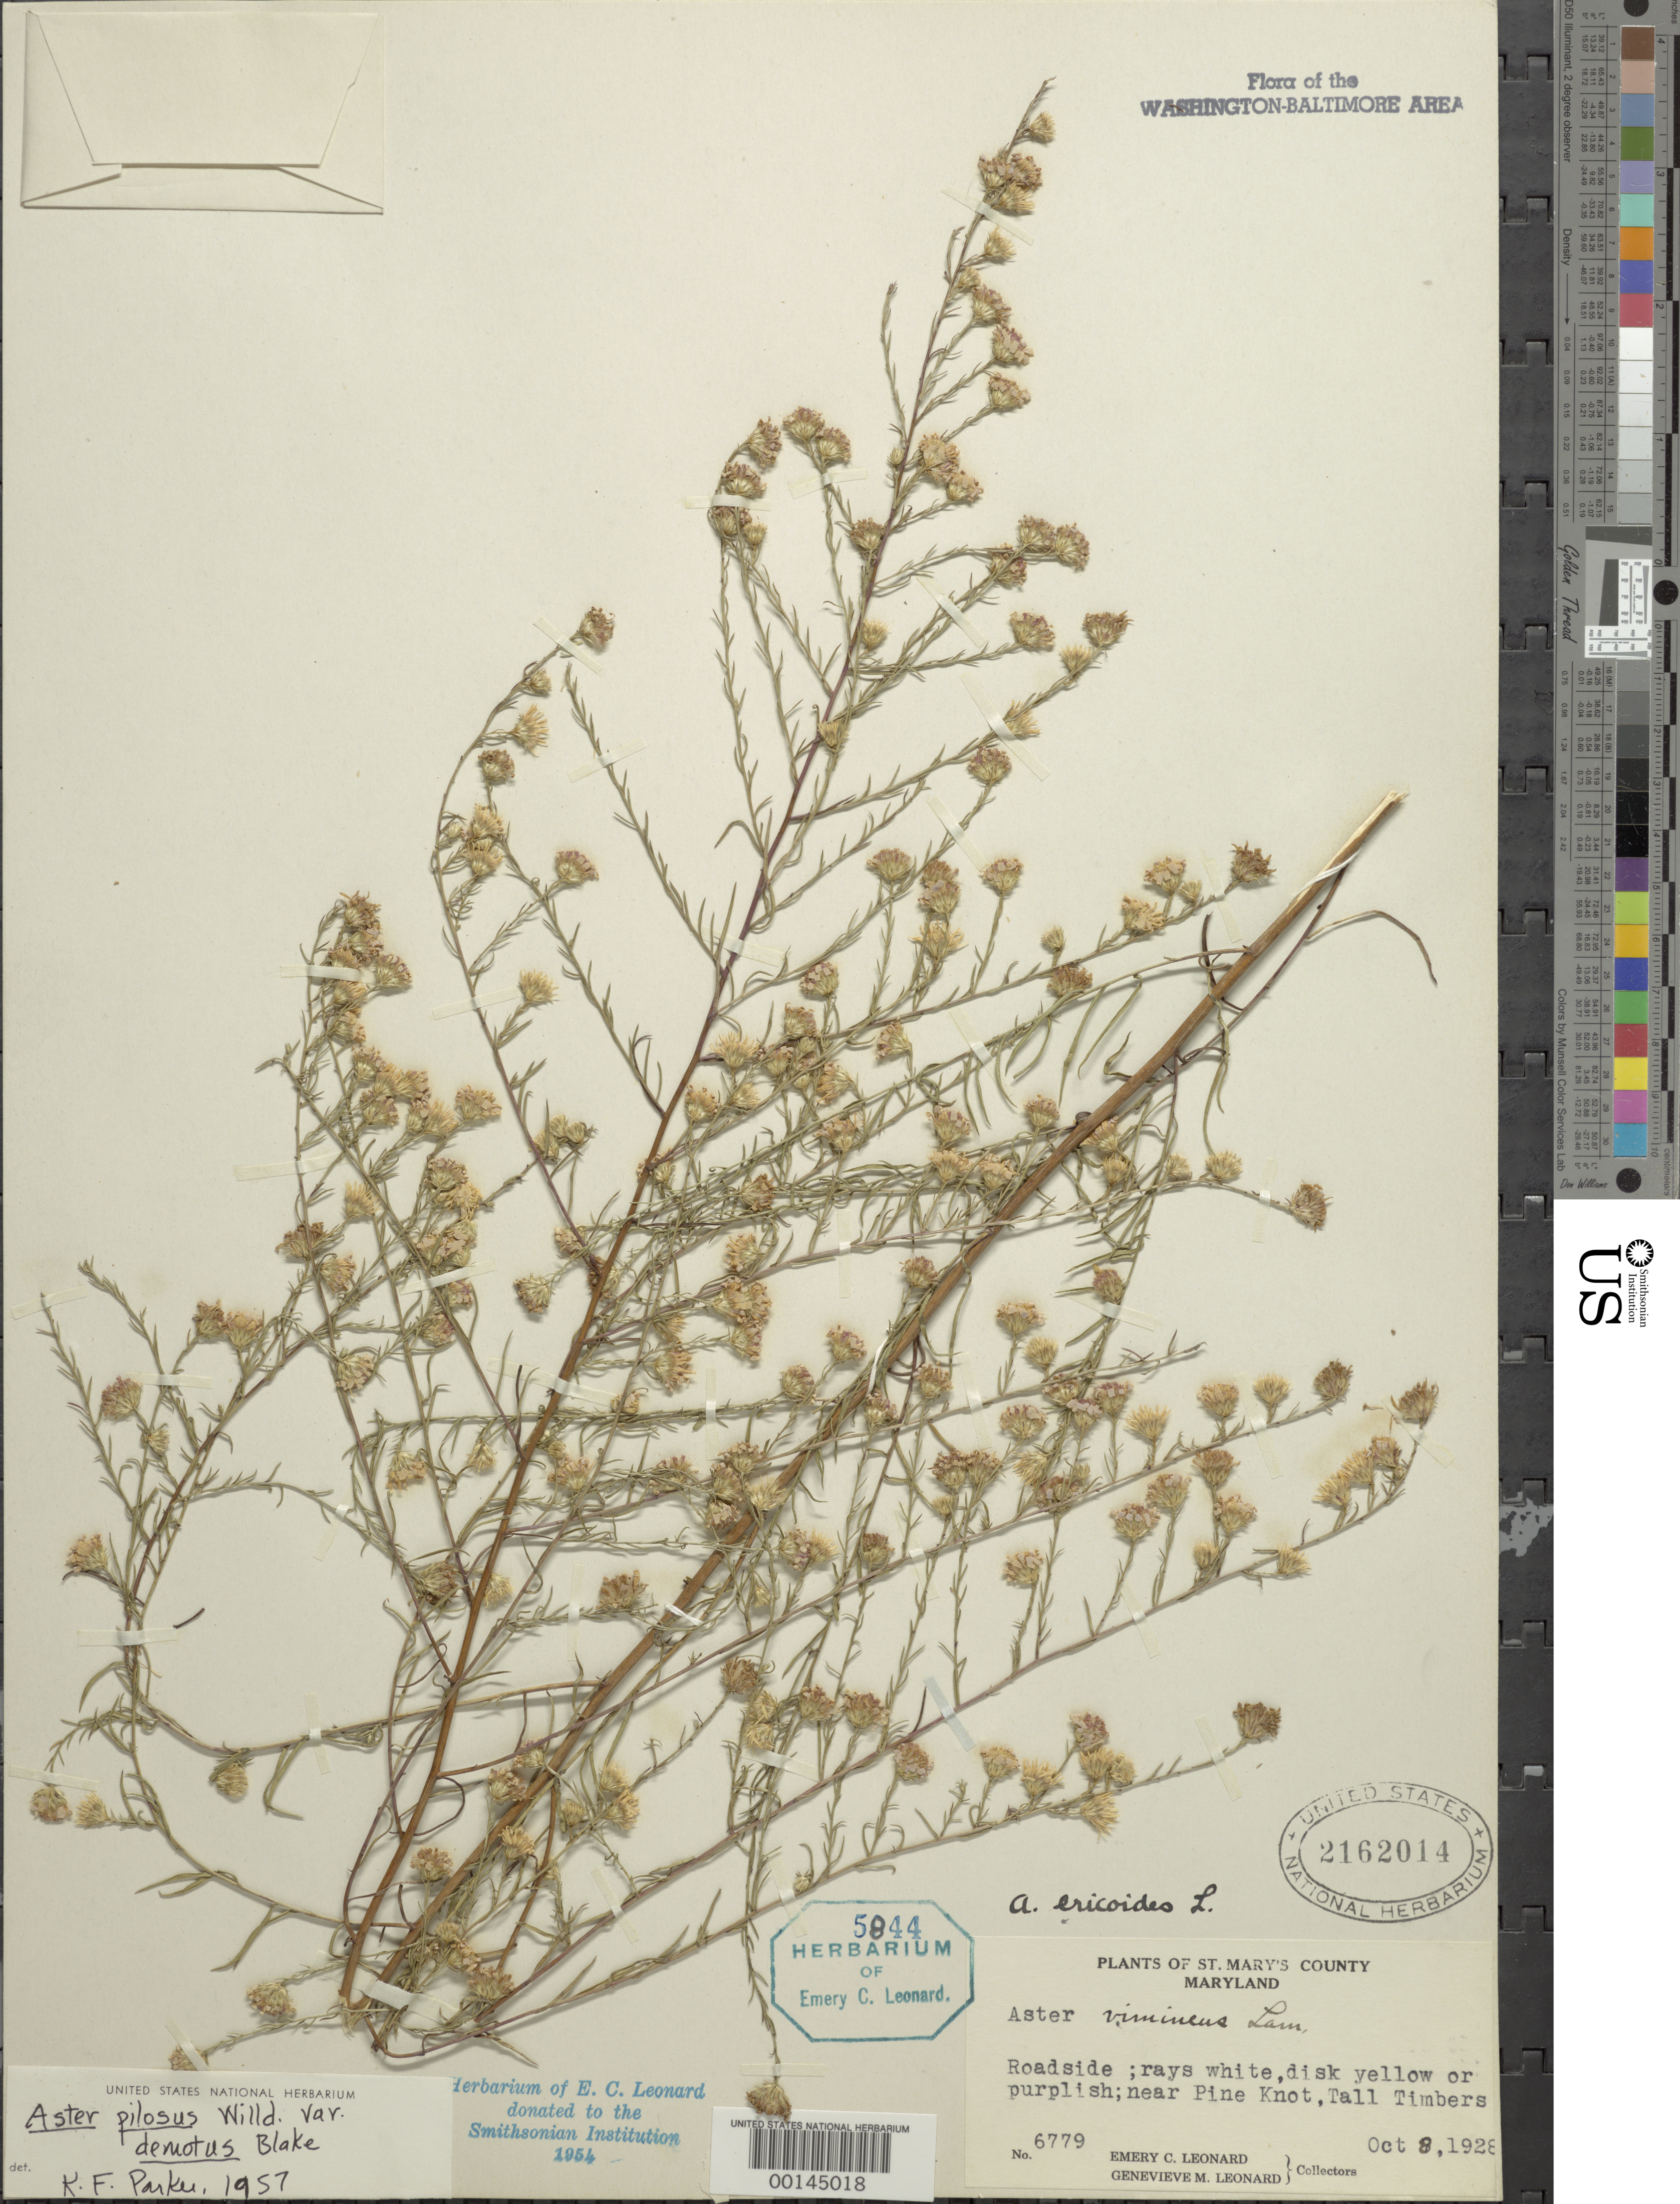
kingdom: Plantae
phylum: Tracheophyta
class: Magnoliopsida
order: Asterales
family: Asteraceae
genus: Symphyotrichum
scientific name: Symphyotrichum pilosum var. pringlei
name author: (A. Gray) G.L. Nesom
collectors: E. C. Leonard & G. M. Leonard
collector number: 6779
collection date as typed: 08 Oct 1928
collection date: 1928-10-08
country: United States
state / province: Maryland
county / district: St. Mary's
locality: Near Pine Knot, Tall Timbers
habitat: Roadside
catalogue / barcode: US 2162014